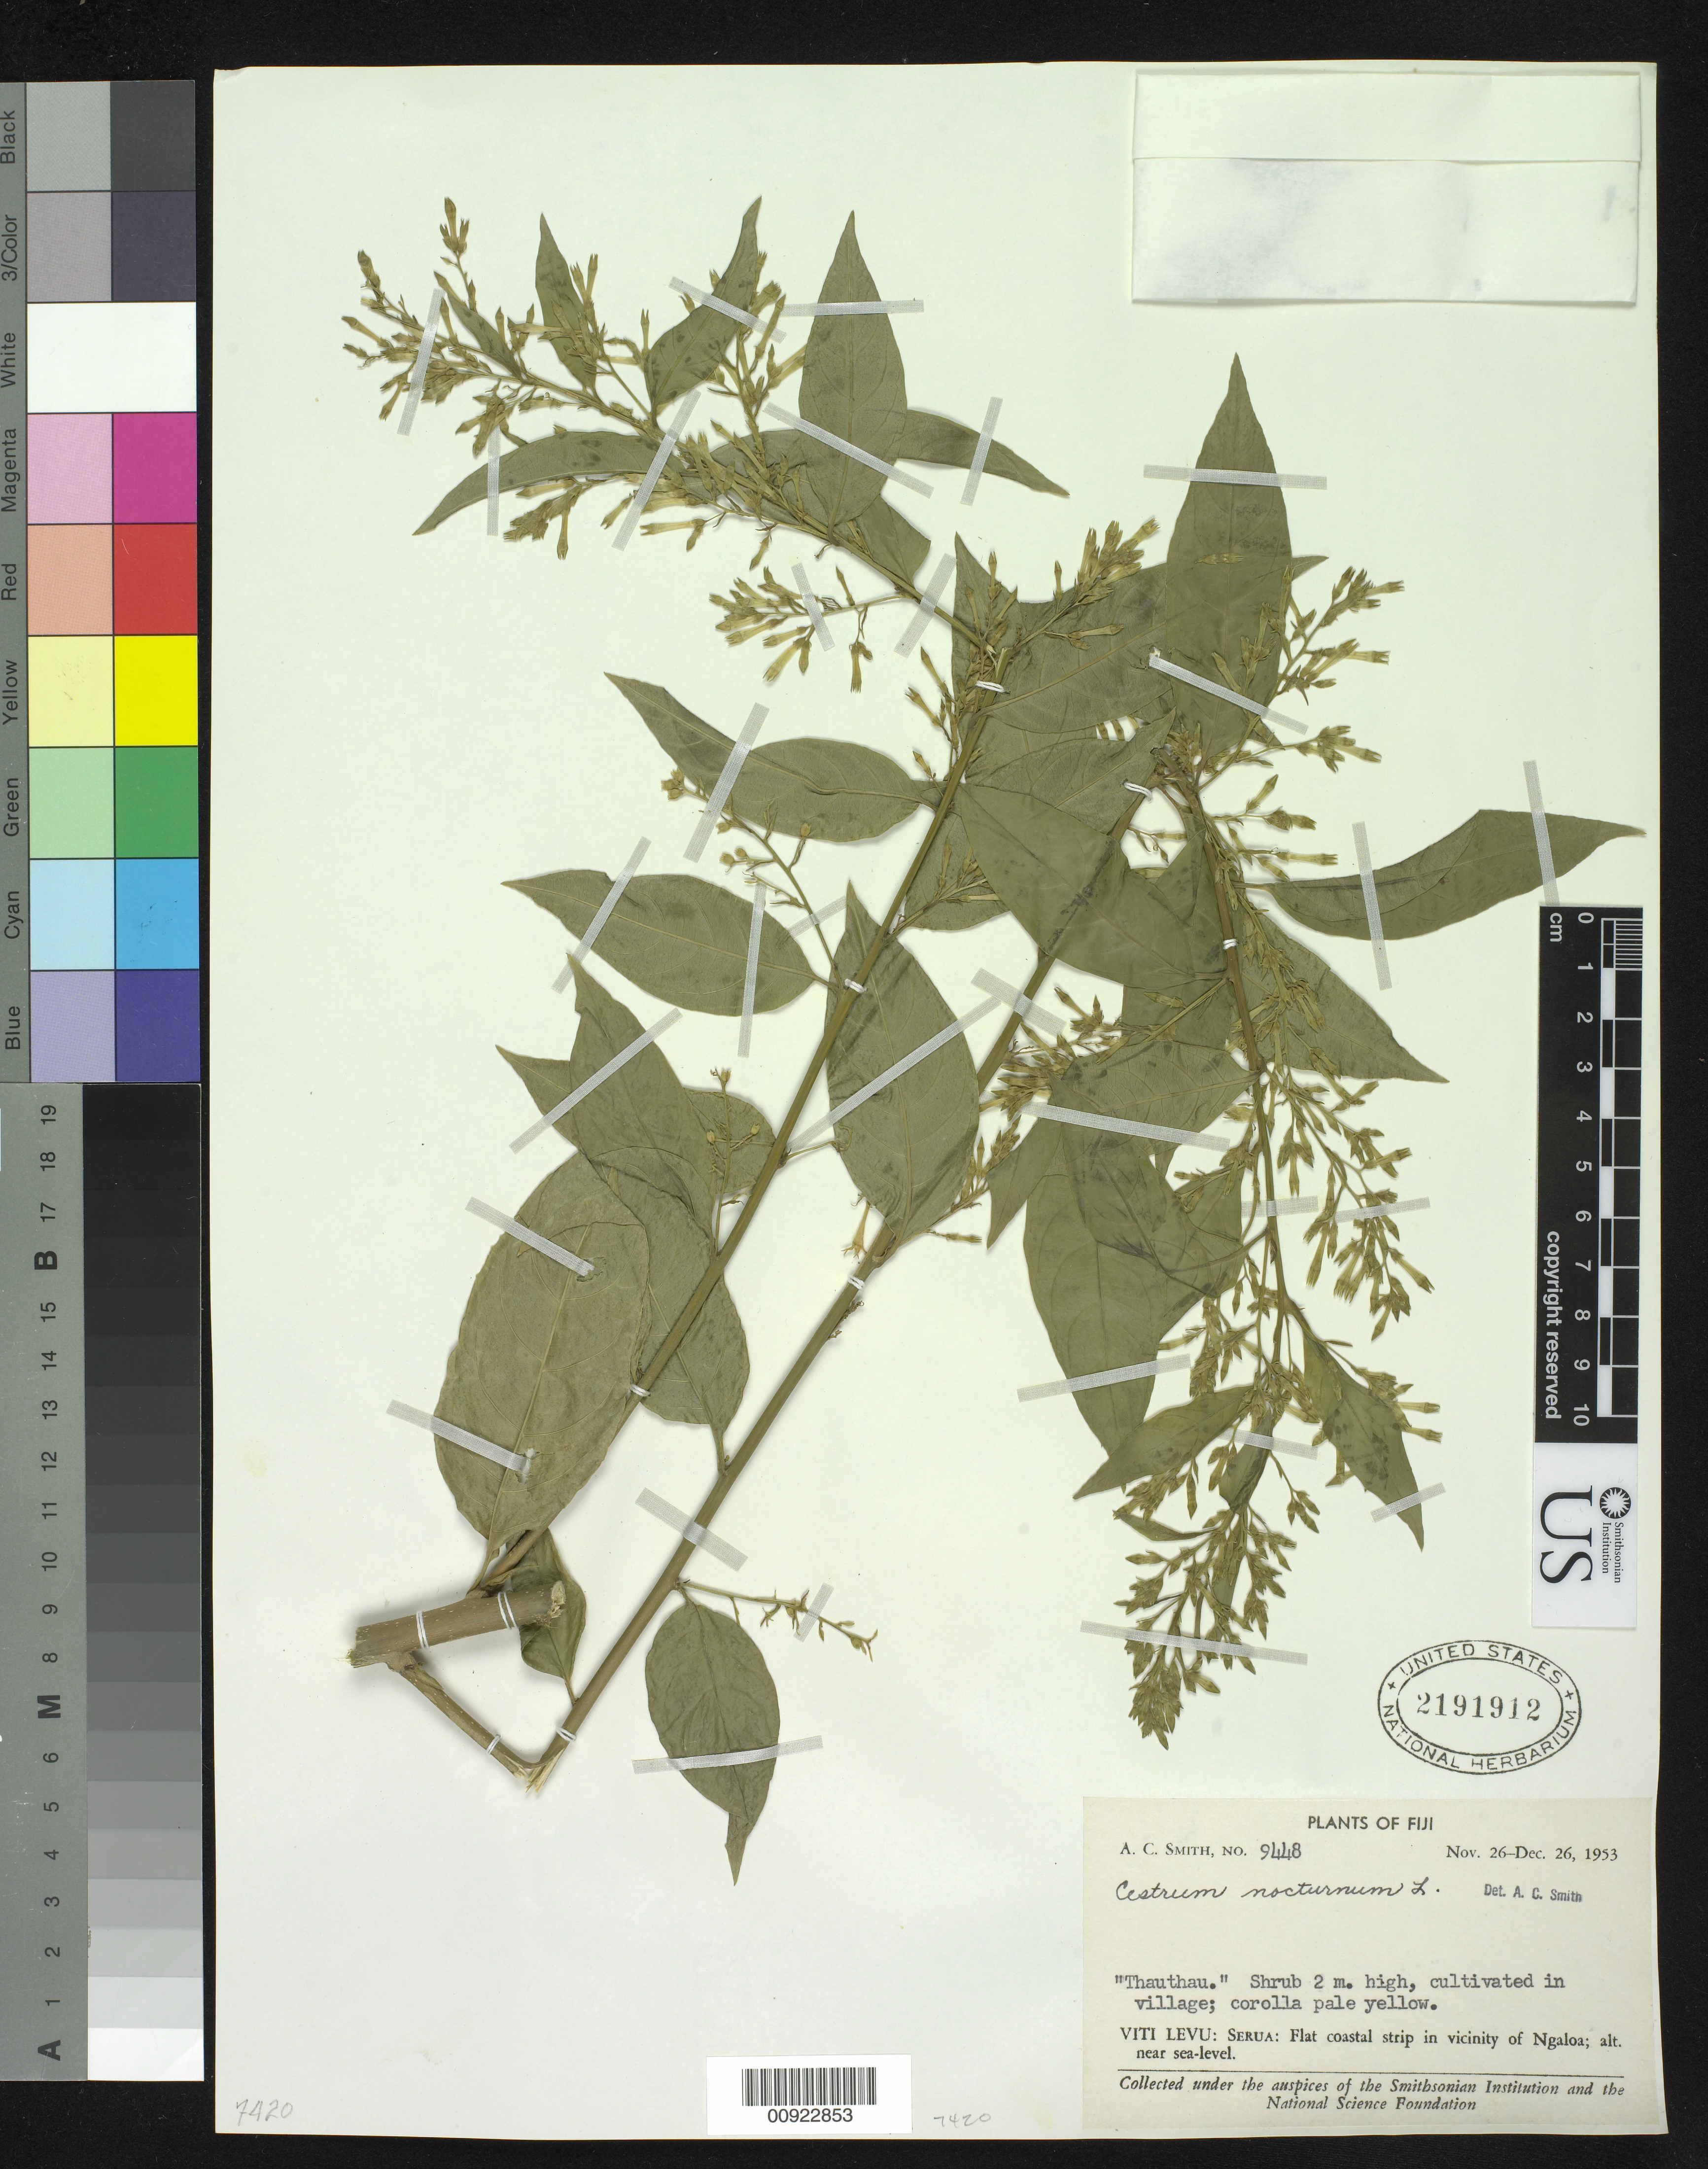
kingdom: Plantae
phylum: Tracheophyta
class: Magnoliopsida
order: Solanales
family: Solanaceae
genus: Cestrum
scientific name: Cestrum nocturnum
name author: L.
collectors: C. A. Smith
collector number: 9448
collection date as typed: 26 Nov 1953 to 26 Dec 1953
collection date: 1953-11-26/1953-12-26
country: Fiji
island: Viti Levu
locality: Serua: Flat coastal strip in vicinity of Ngaloa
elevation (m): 0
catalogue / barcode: US 2191912